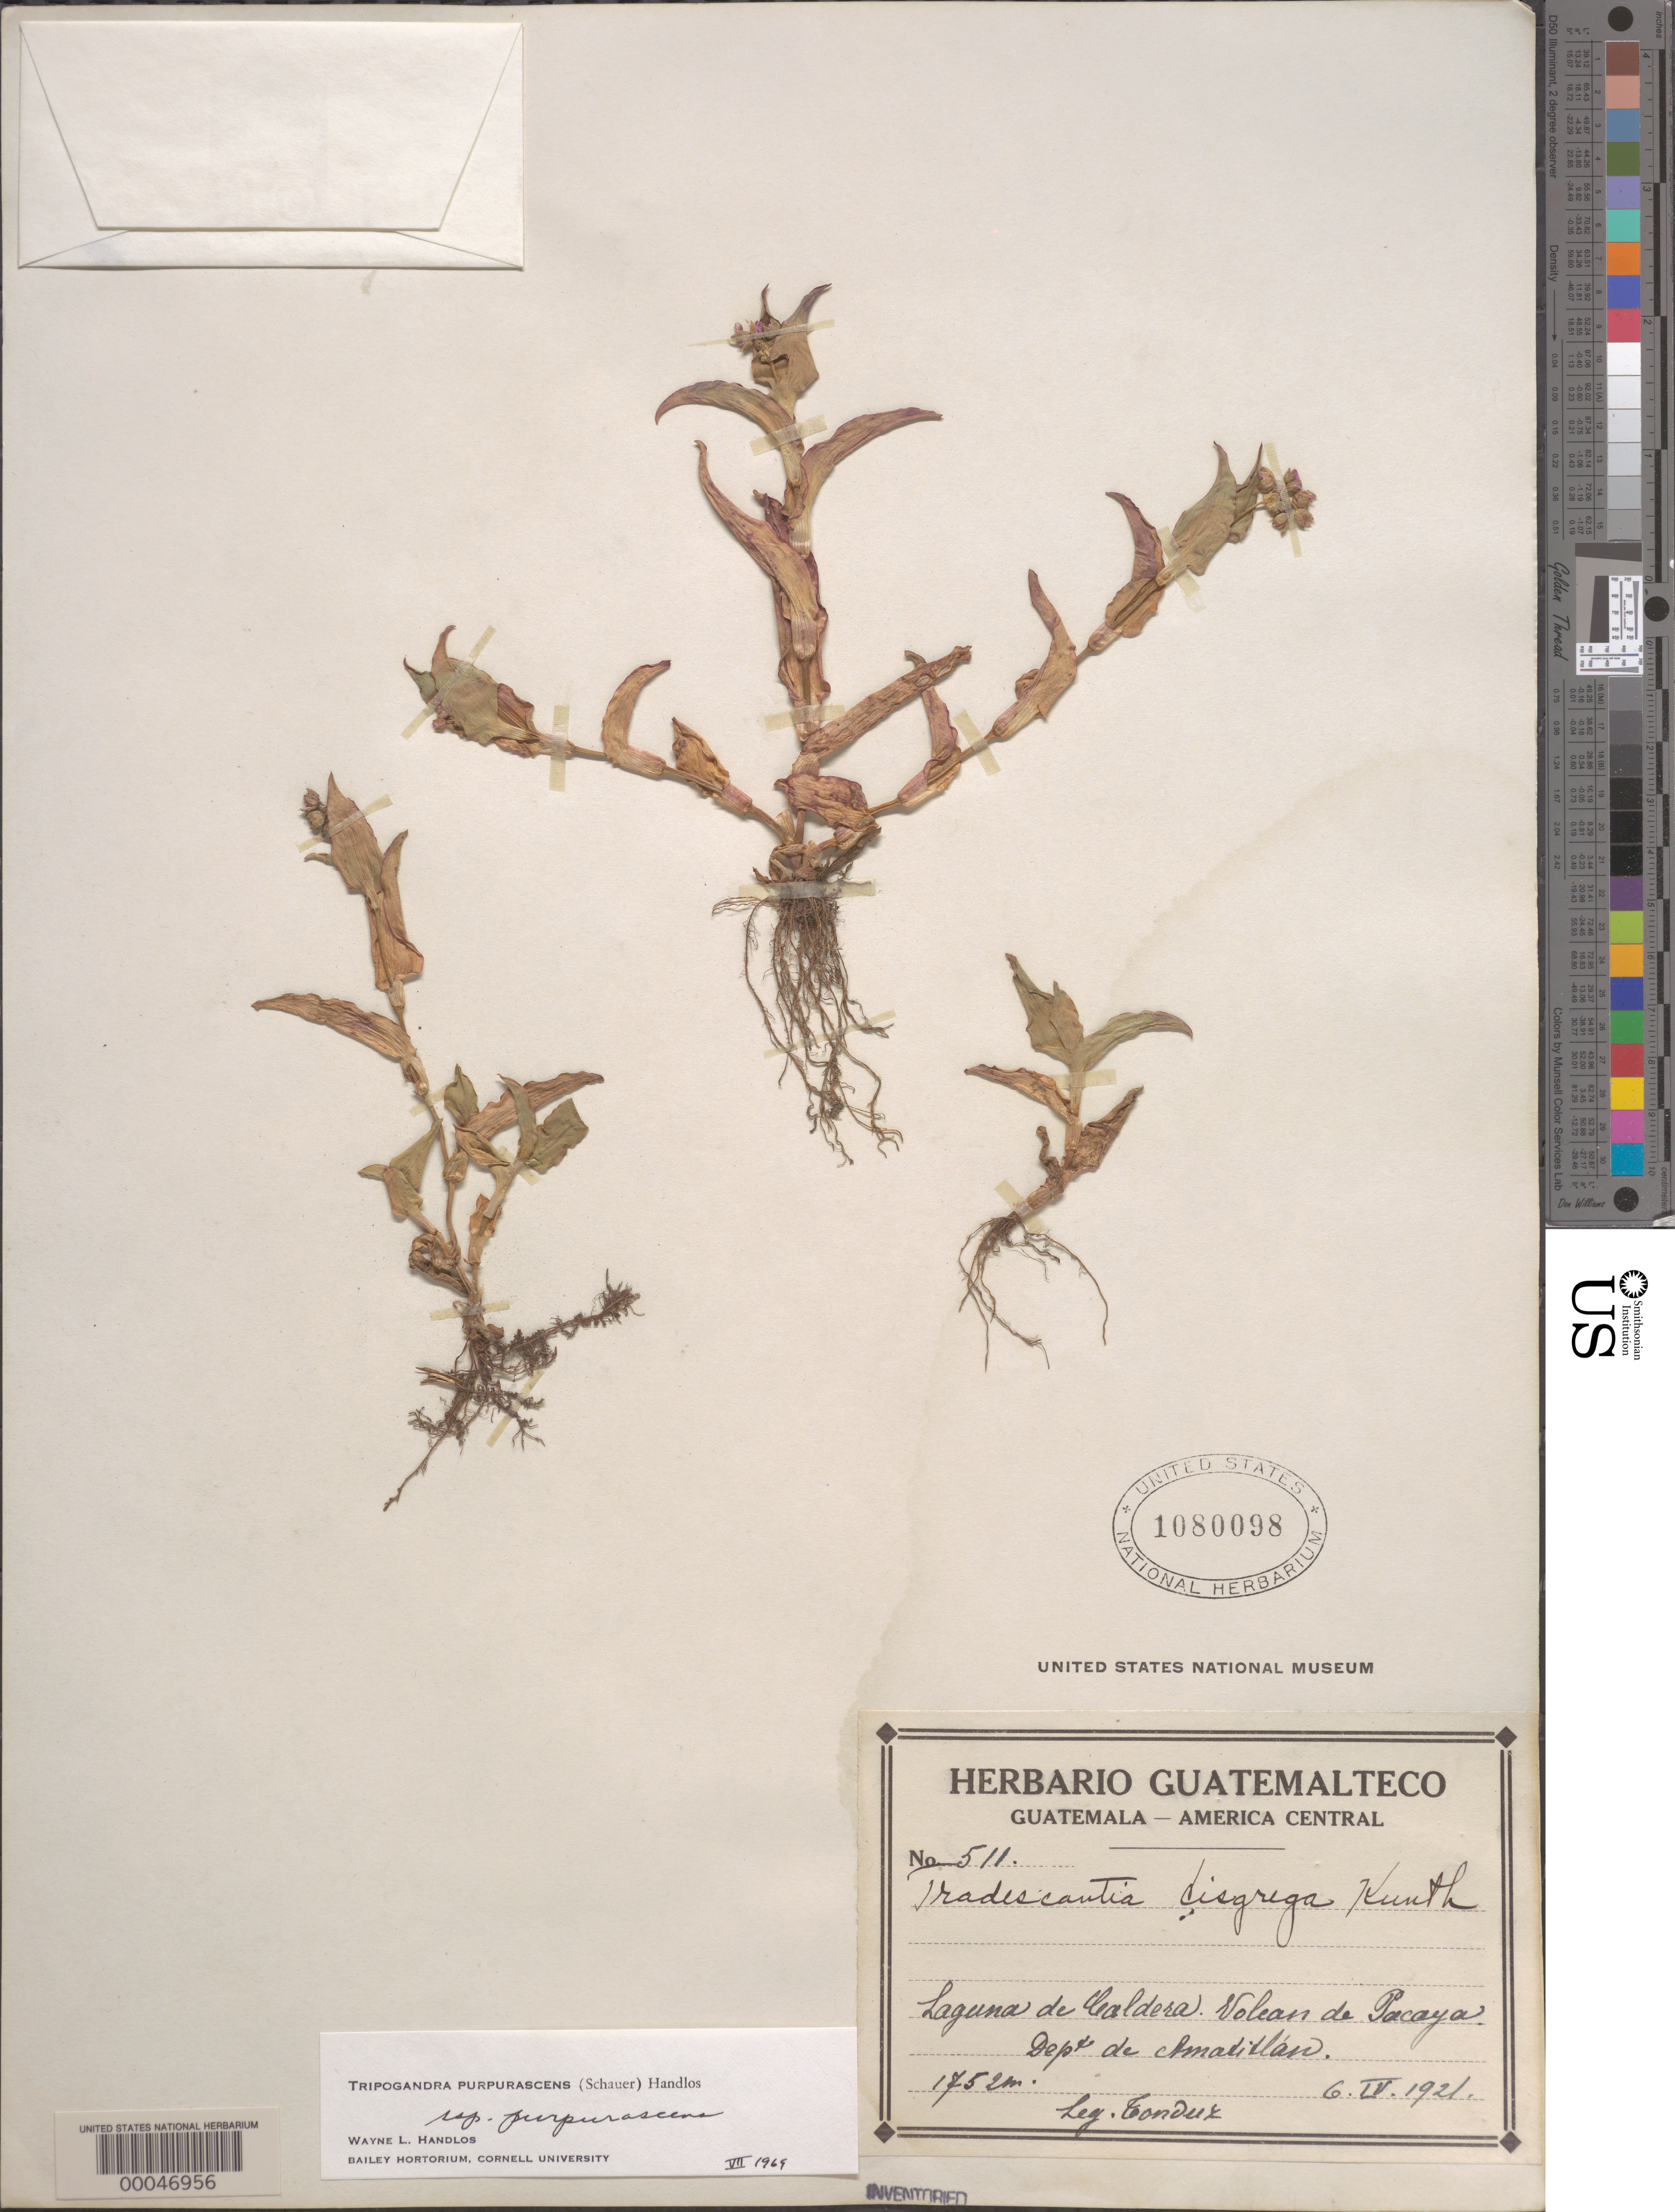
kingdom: Plantae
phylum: Tracheophyta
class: Liliopsida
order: Commelinales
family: Commelinaceae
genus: Tripogandra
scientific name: Tripogandra purpurascens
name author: (S. Schauer) Handlos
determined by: Handlos, W. L.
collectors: A. Tonduz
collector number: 511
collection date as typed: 06 Apr 1921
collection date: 1921-04-06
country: Guatemala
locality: Volcan de pacaya, laguna de caldera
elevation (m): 1725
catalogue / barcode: US 1080098